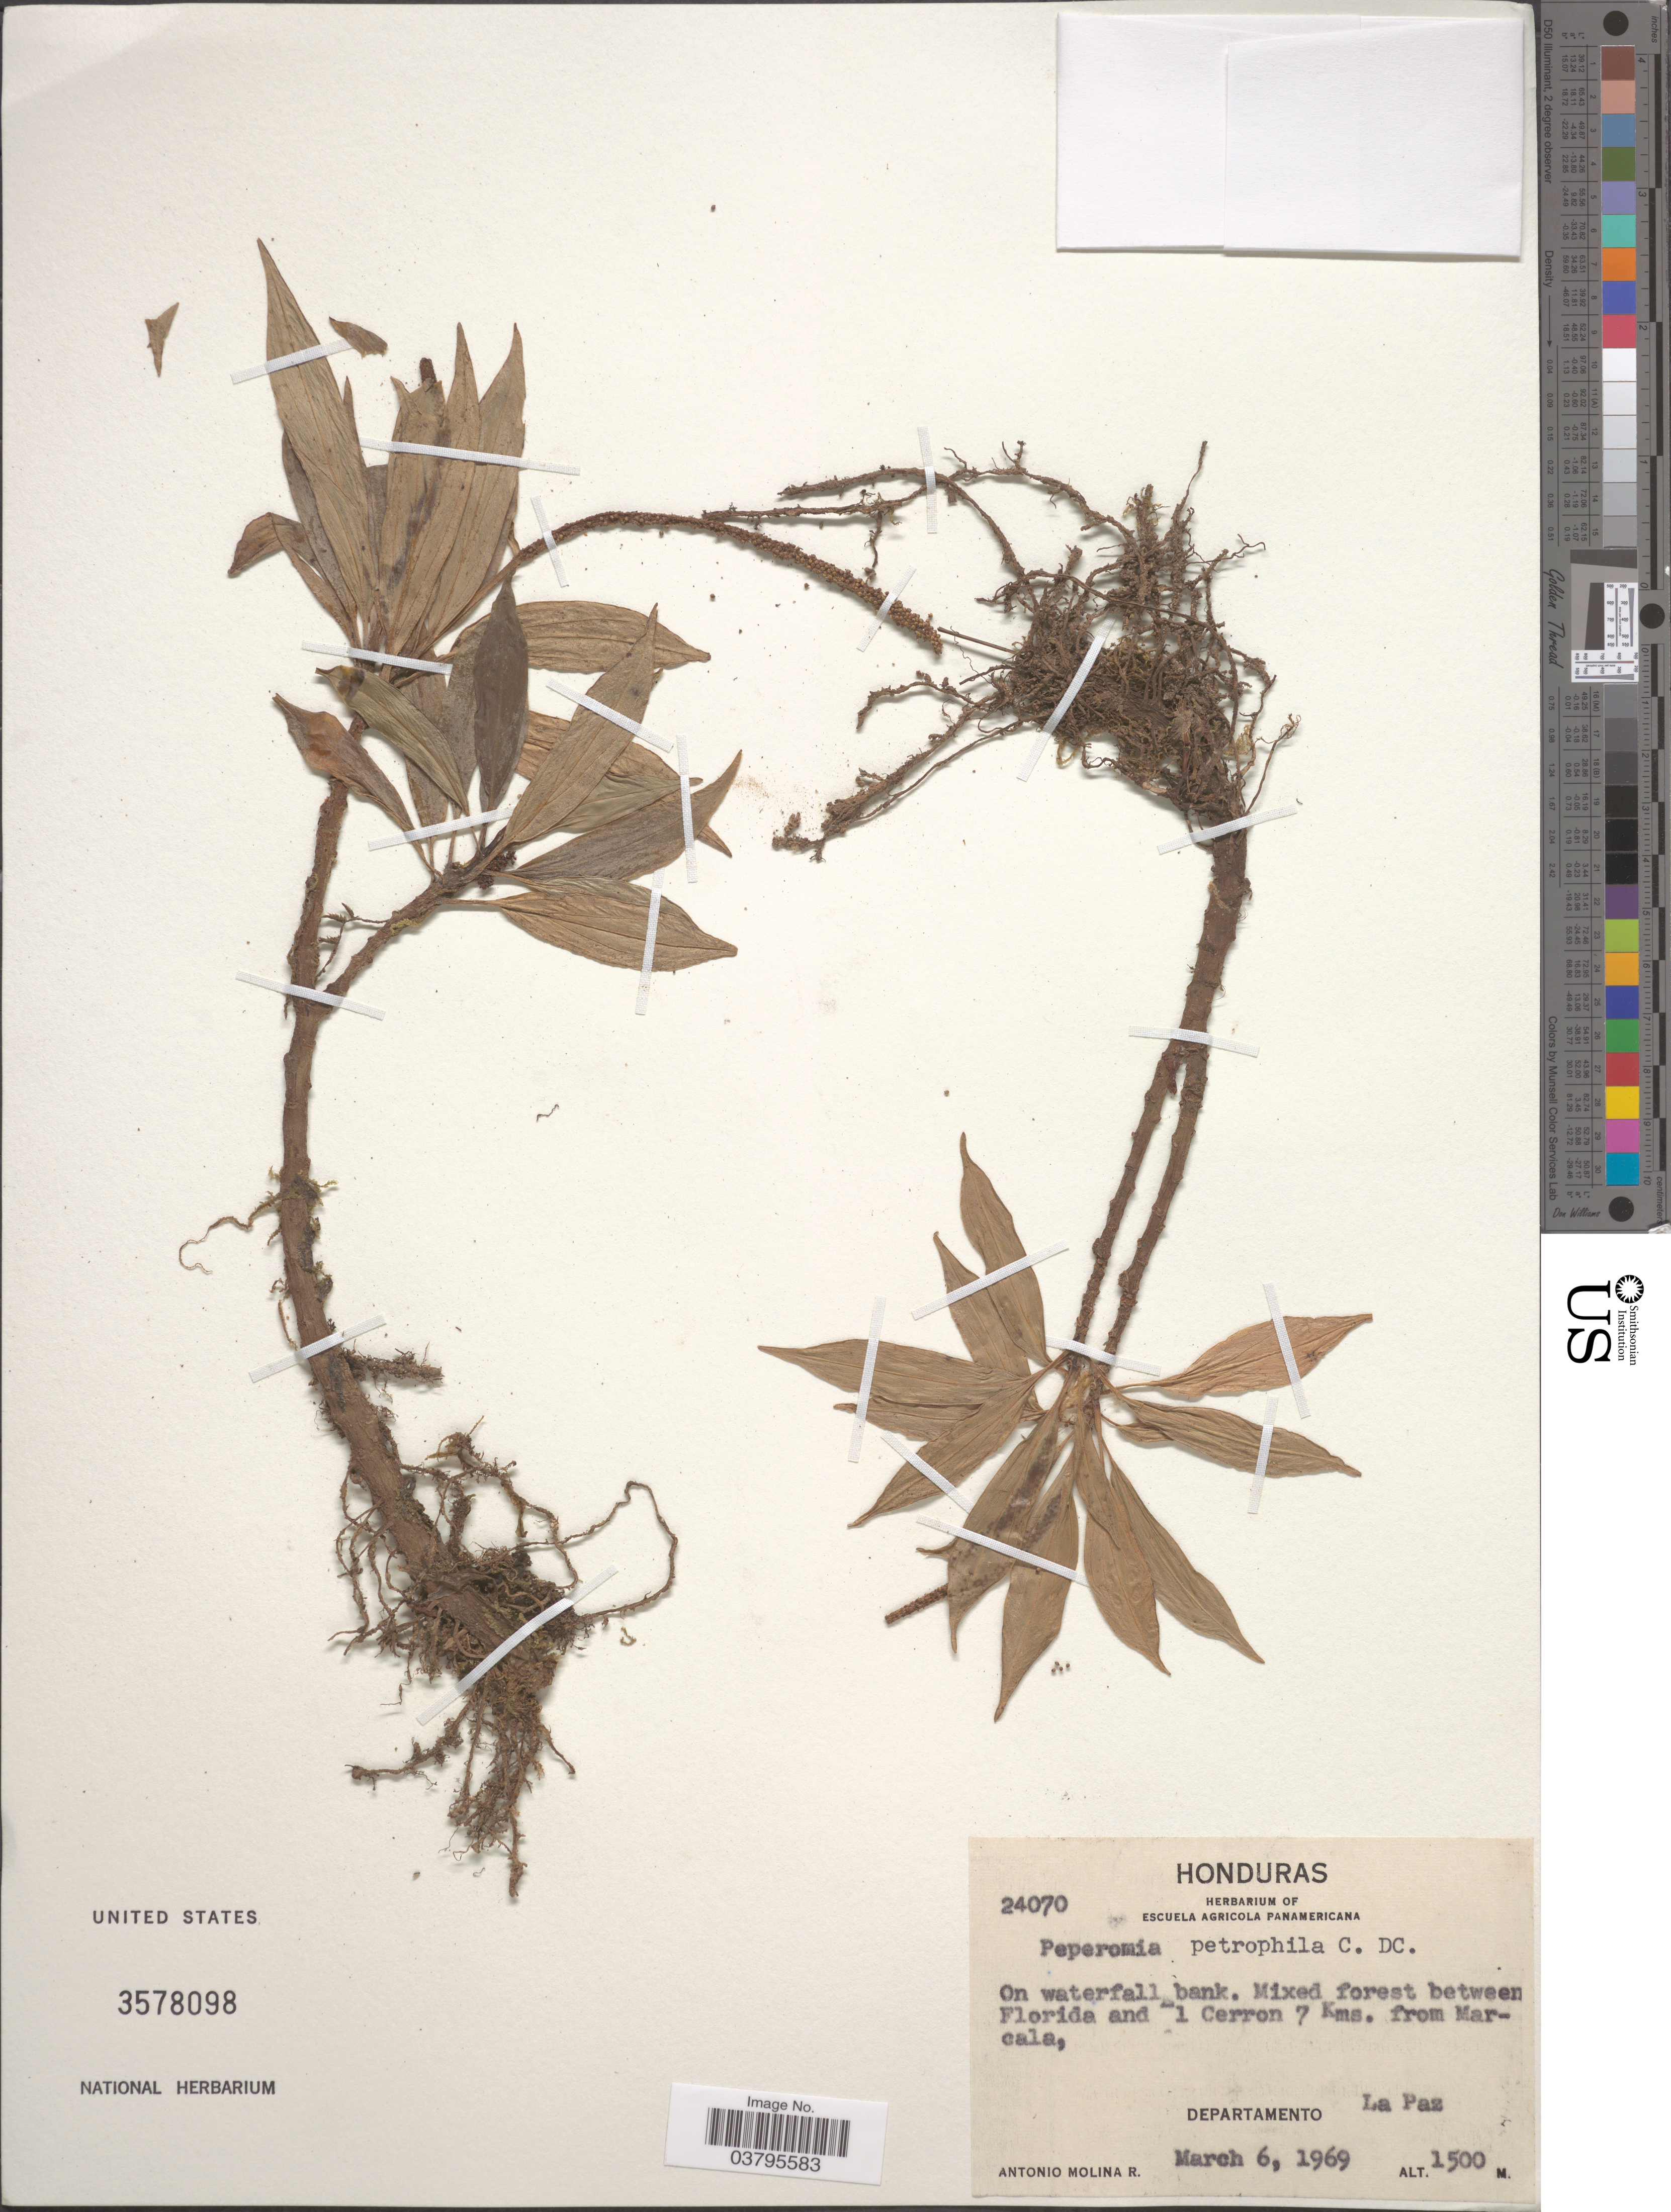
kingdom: Plantae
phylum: Tracheophyta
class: Magnoliopsida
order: Piperales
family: Piperaceae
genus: Peperomia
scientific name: Peperomia petrophila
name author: C. DC.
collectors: A. Molina R.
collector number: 24070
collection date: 1969-03-06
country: Honduras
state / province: La Paz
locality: On waterfall bank. Mixed forest between Florida and El Cerron 7 Kms. from Marcala, Departamento La Paz.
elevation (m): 1500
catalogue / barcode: US 3578098